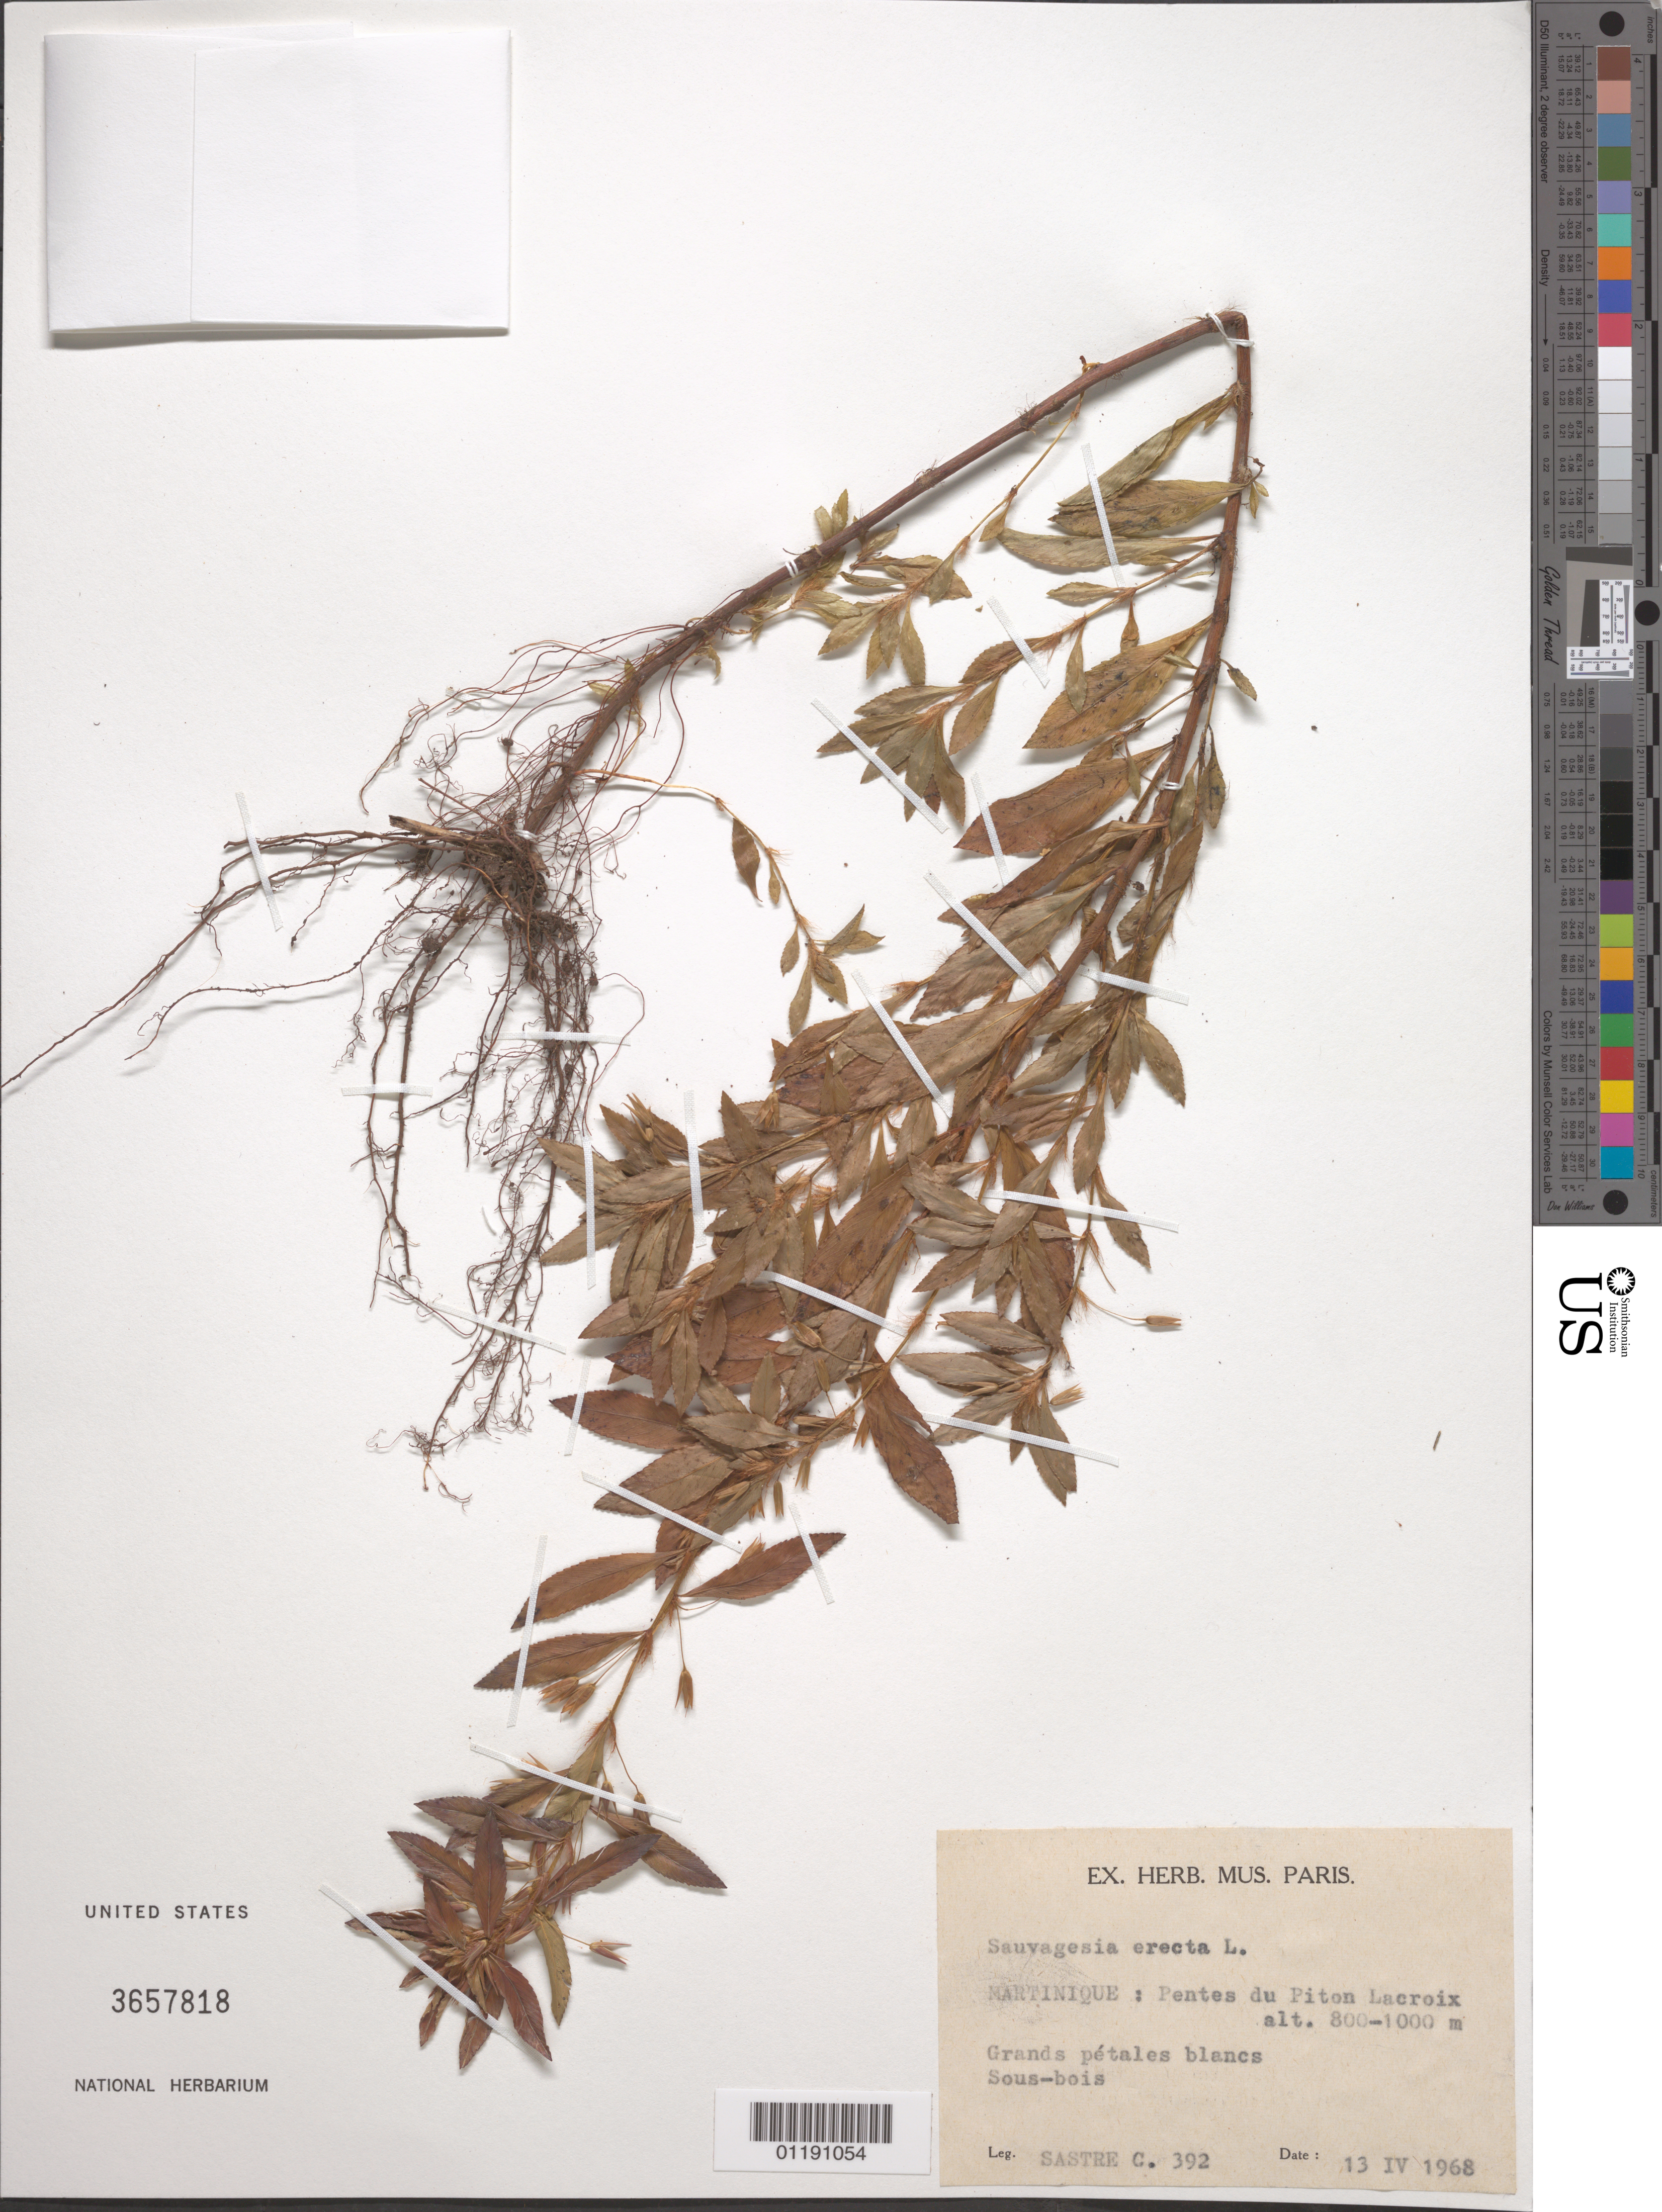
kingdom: Plantae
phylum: Tracheophyta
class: Magnoliopsida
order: Malpighiales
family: Ochnaceae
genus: Sauvagesia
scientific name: Sauvagesia erecta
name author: L.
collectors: C. Sastre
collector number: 392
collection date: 1968-04-13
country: Martinique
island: Martinique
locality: Slopes of Piton Lacroix.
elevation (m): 800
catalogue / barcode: US 3657818